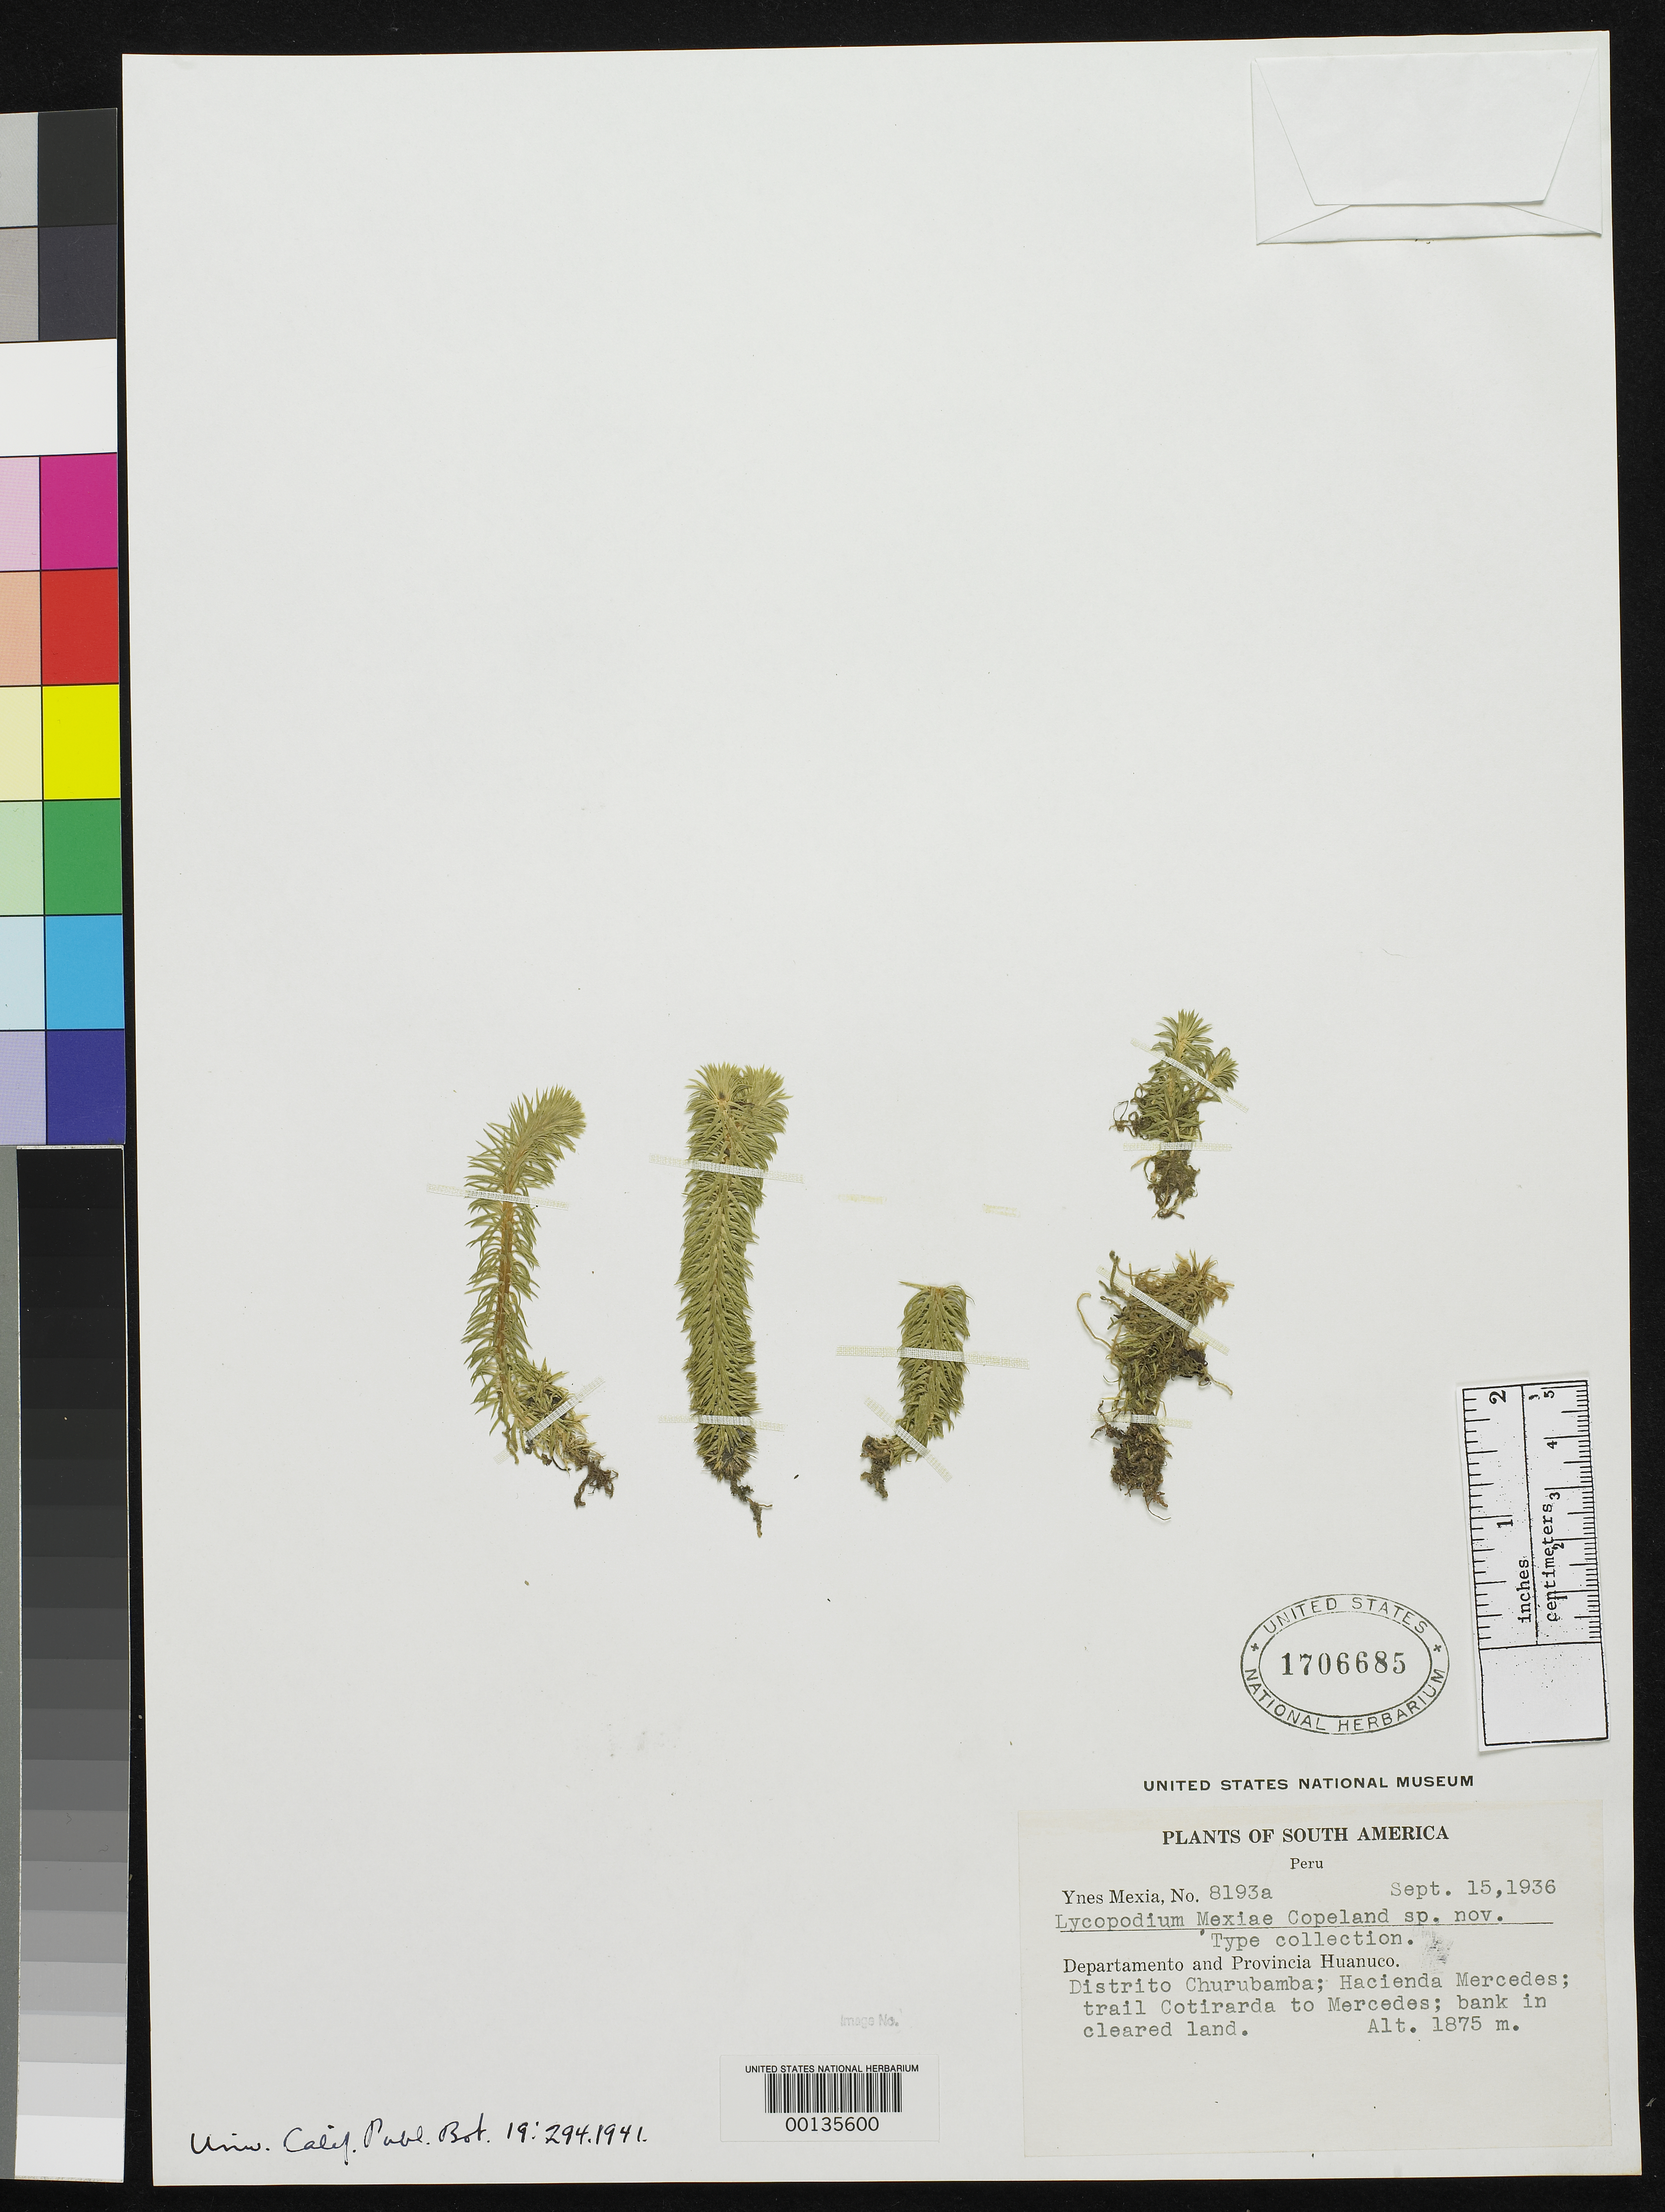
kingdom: Plantae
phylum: Tracheophyta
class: Lycopodiopsida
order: Lycopodiales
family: Lycopodiaceae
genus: Lycopodium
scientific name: Lycopodium mexiae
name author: Copel.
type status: Type Collection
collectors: Y. Mexia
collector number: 8193a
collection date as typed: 15 Sep 1936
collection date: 1936-09-15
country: Peru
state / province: Huánuco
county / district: Huánuco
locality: Churubamba Dist., Hacienda Mercedes, trail Cotirarda to Mercedes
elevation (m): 1875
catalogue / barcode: US 1706685